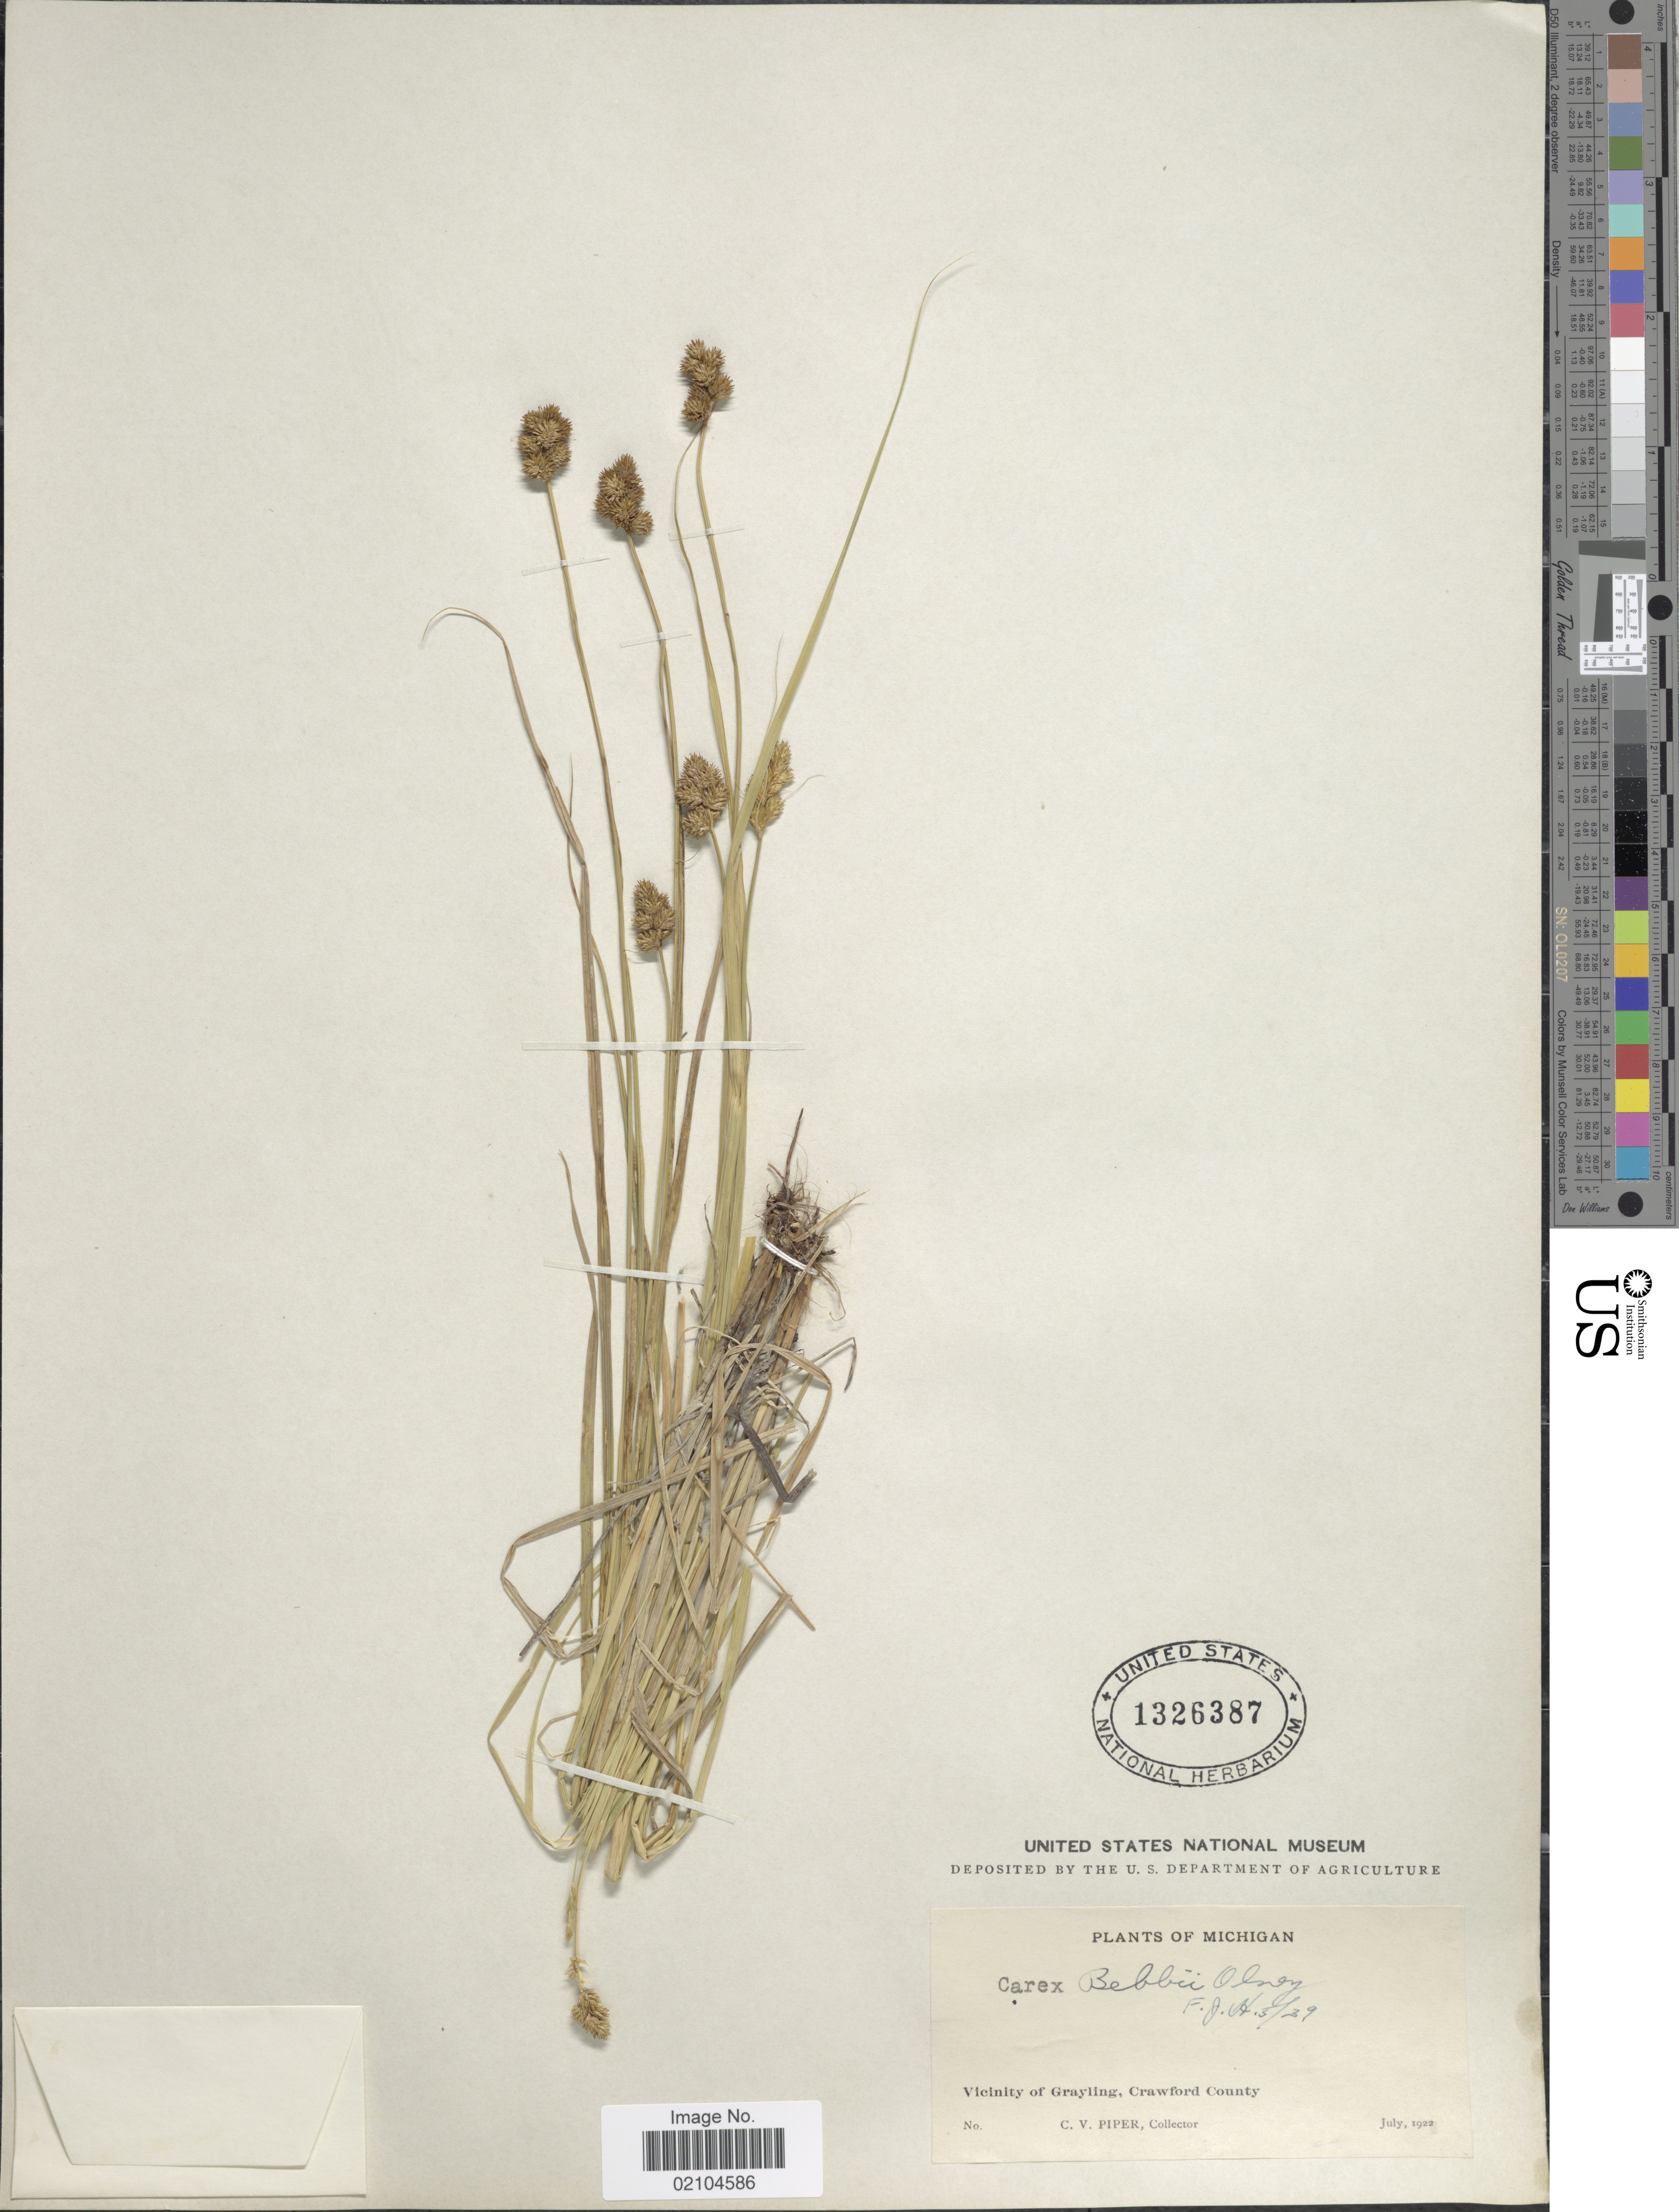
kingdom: Plantae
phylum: Tracheophyta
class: Liliopsida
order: Poales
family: Cyperaceae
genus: Carex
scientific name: Carex bebbii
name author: (L.H. Bailey) Olney ex Fernald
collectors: C. V. Piper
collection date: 1922-07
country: United States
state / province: Michigan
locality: Vicinity of Grayling, Crawford County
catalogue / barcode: US 1326387